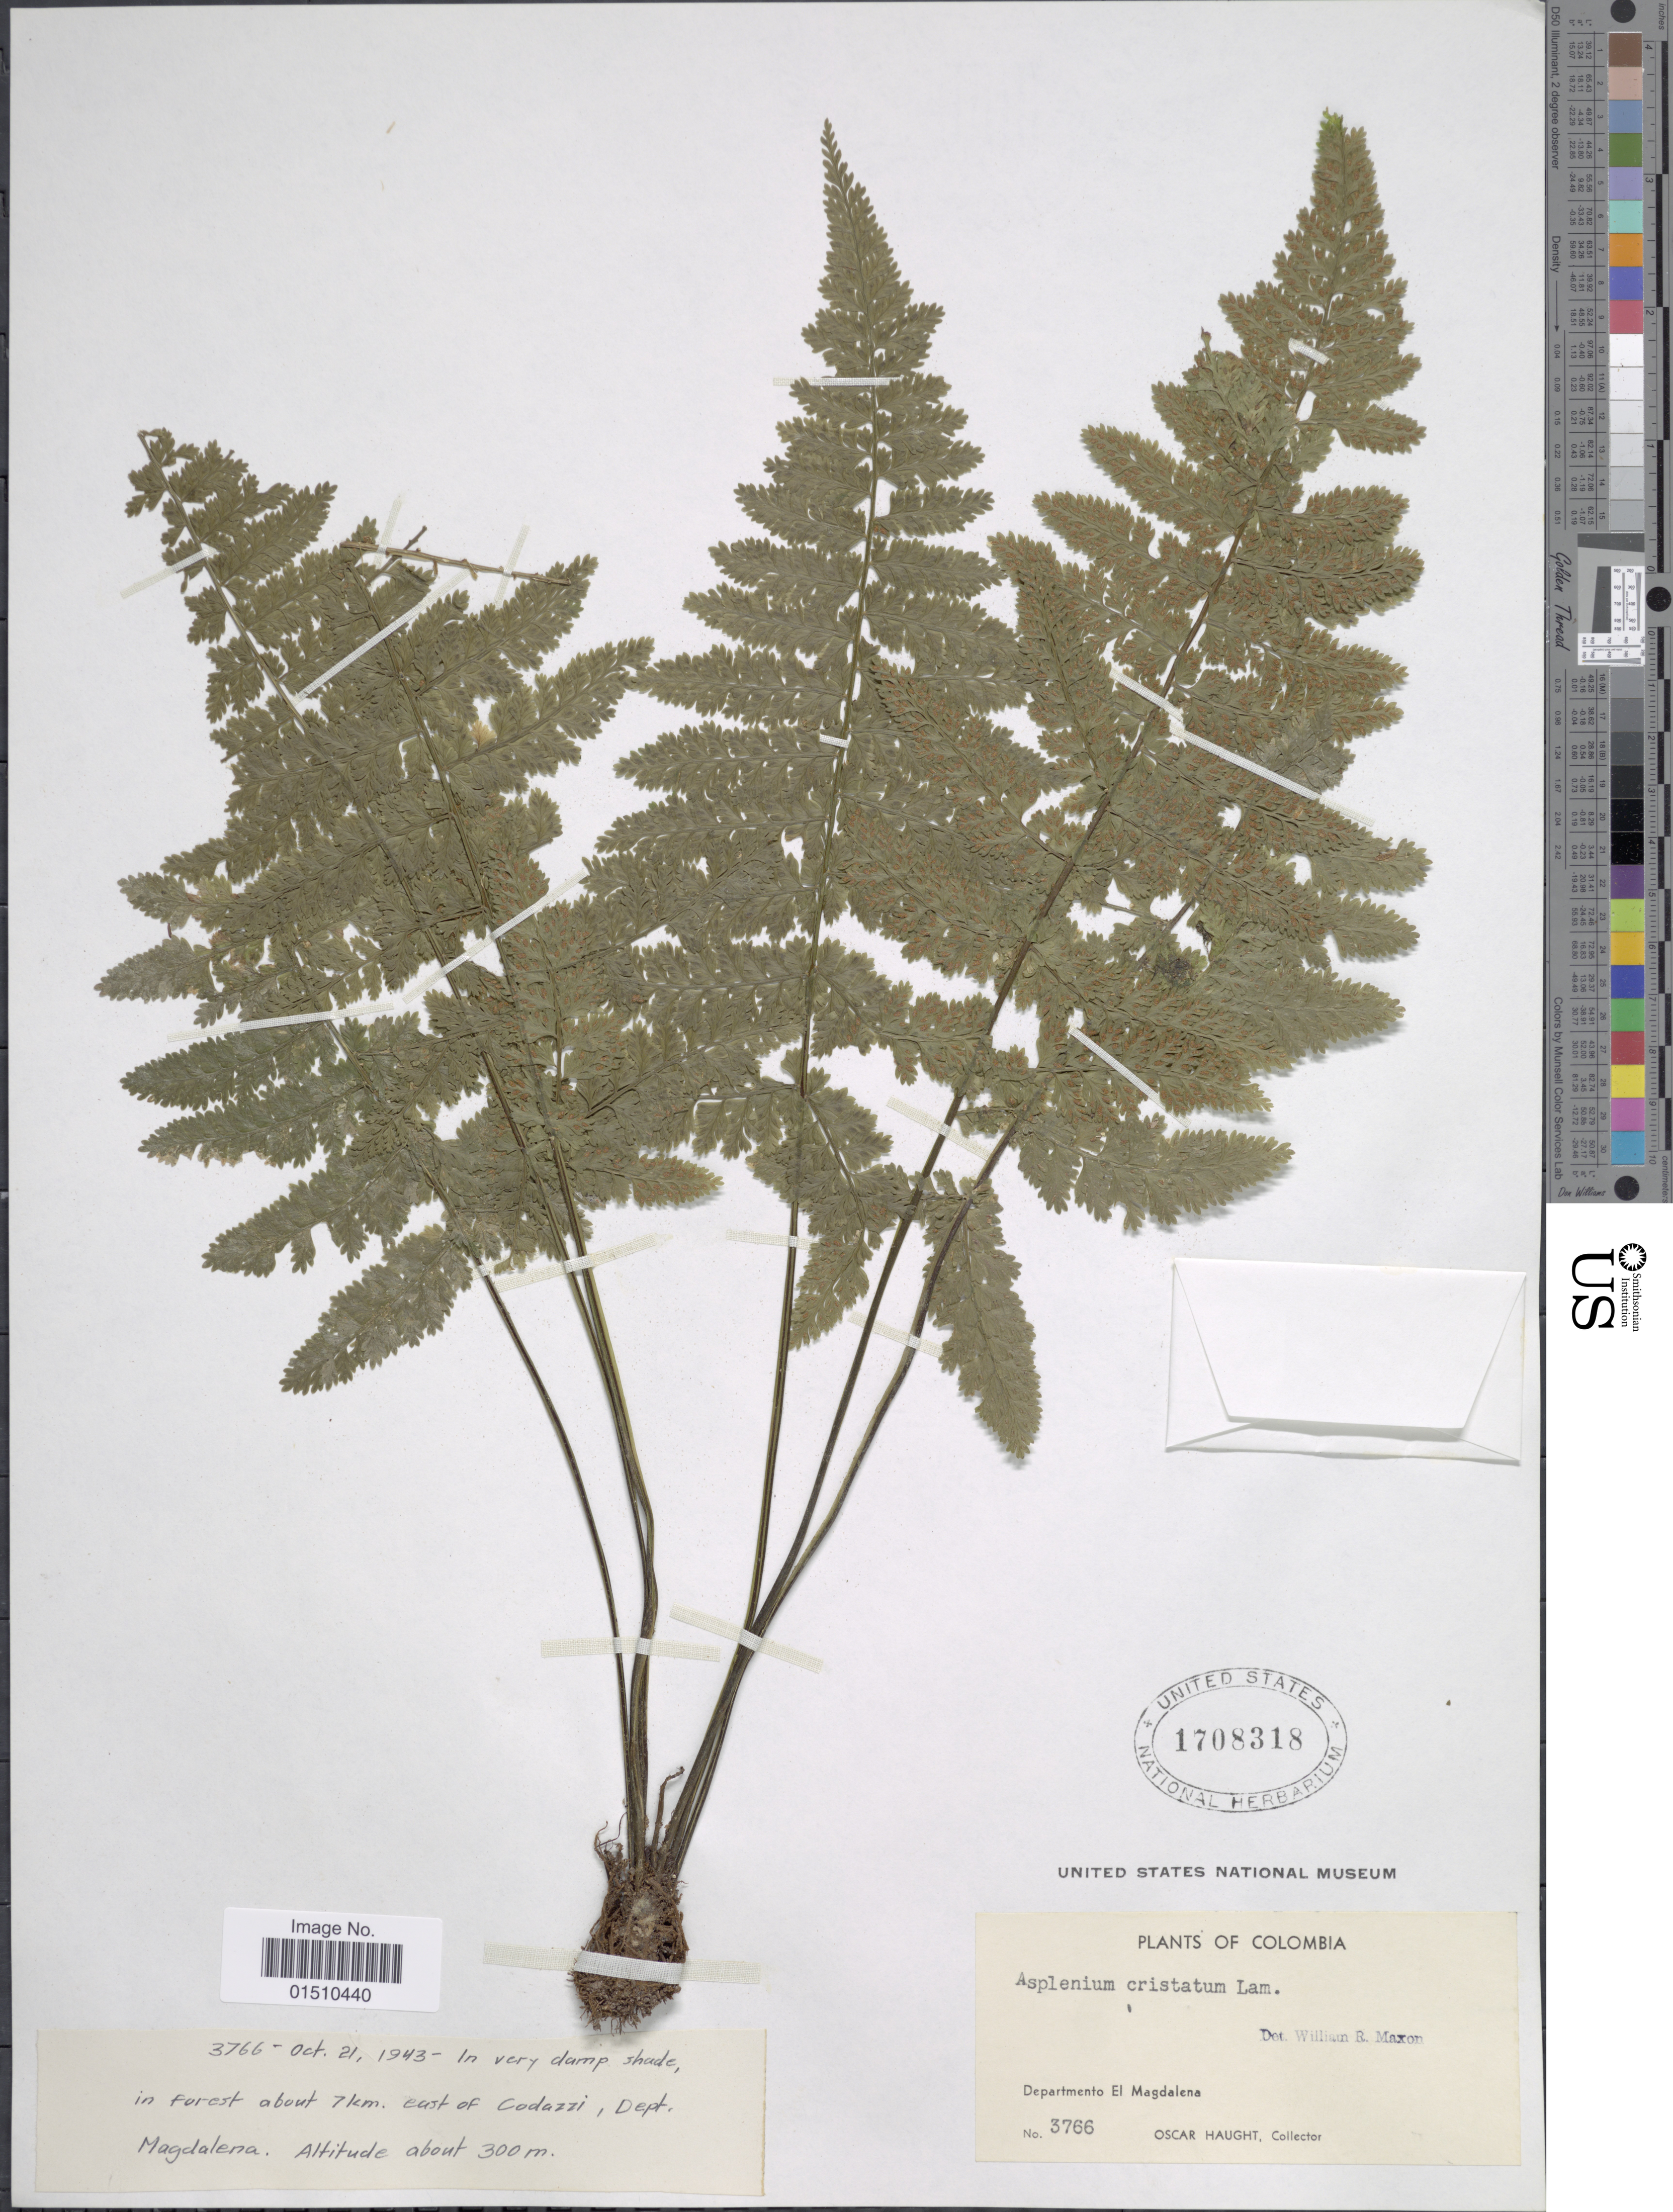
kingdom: Plantae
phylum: Tracheophyta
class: Polypodiopsida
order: Polypodiales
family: Aspleniaceae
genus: Asplenium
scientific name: Asplenium cristatum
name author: Lam.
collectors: O. L. Haught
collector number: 3766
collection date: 1943-10-21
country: Colombia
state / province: Magdalena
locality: Colombia, about 7km. east of codazzi, dept. El Magdalena.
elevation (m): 300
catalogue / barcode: US 1708318